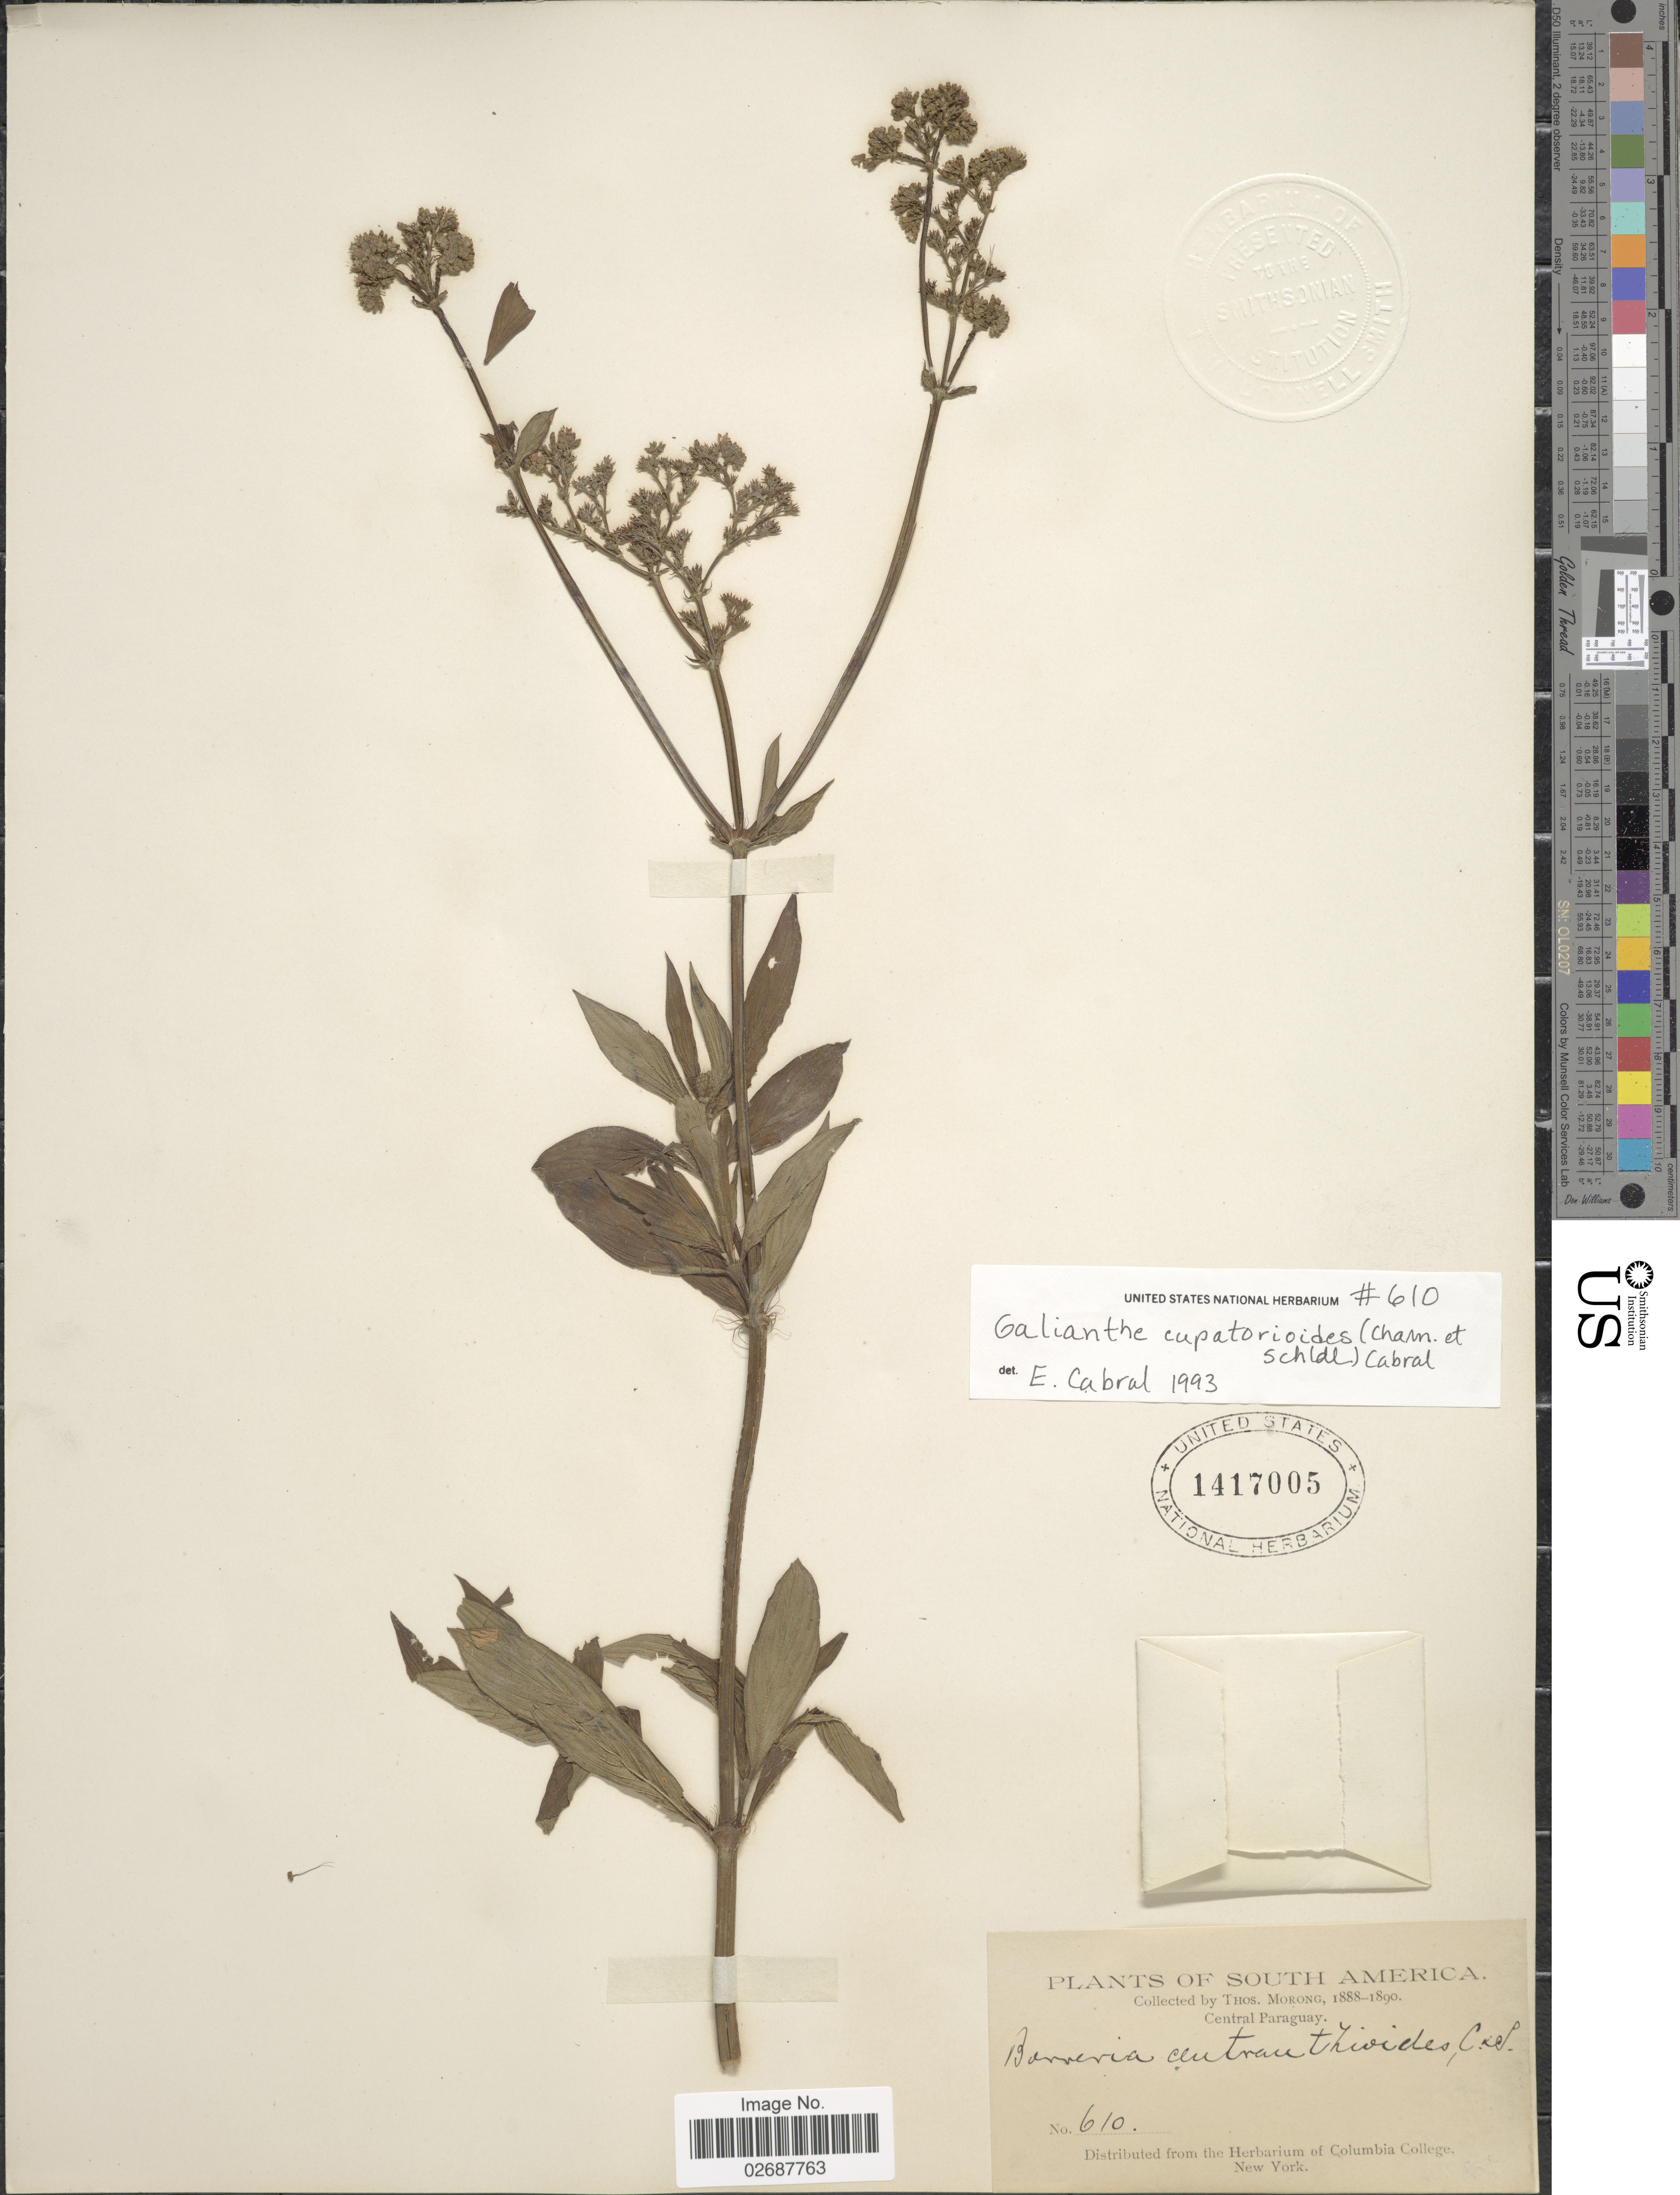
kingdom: Plantae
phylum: Tracheophyta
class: Magnoliopsida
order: Gentianales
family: Rubiaceae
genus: Galianthe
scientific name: Galianthe eupatorioides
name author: (Cham. & Schltdl.) E.L. Cabral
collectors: ex herb. T. Morong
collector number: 610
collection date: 1888/1890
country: Paraguay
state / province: Central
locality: Central Paraguay.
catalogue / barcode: US 1417005